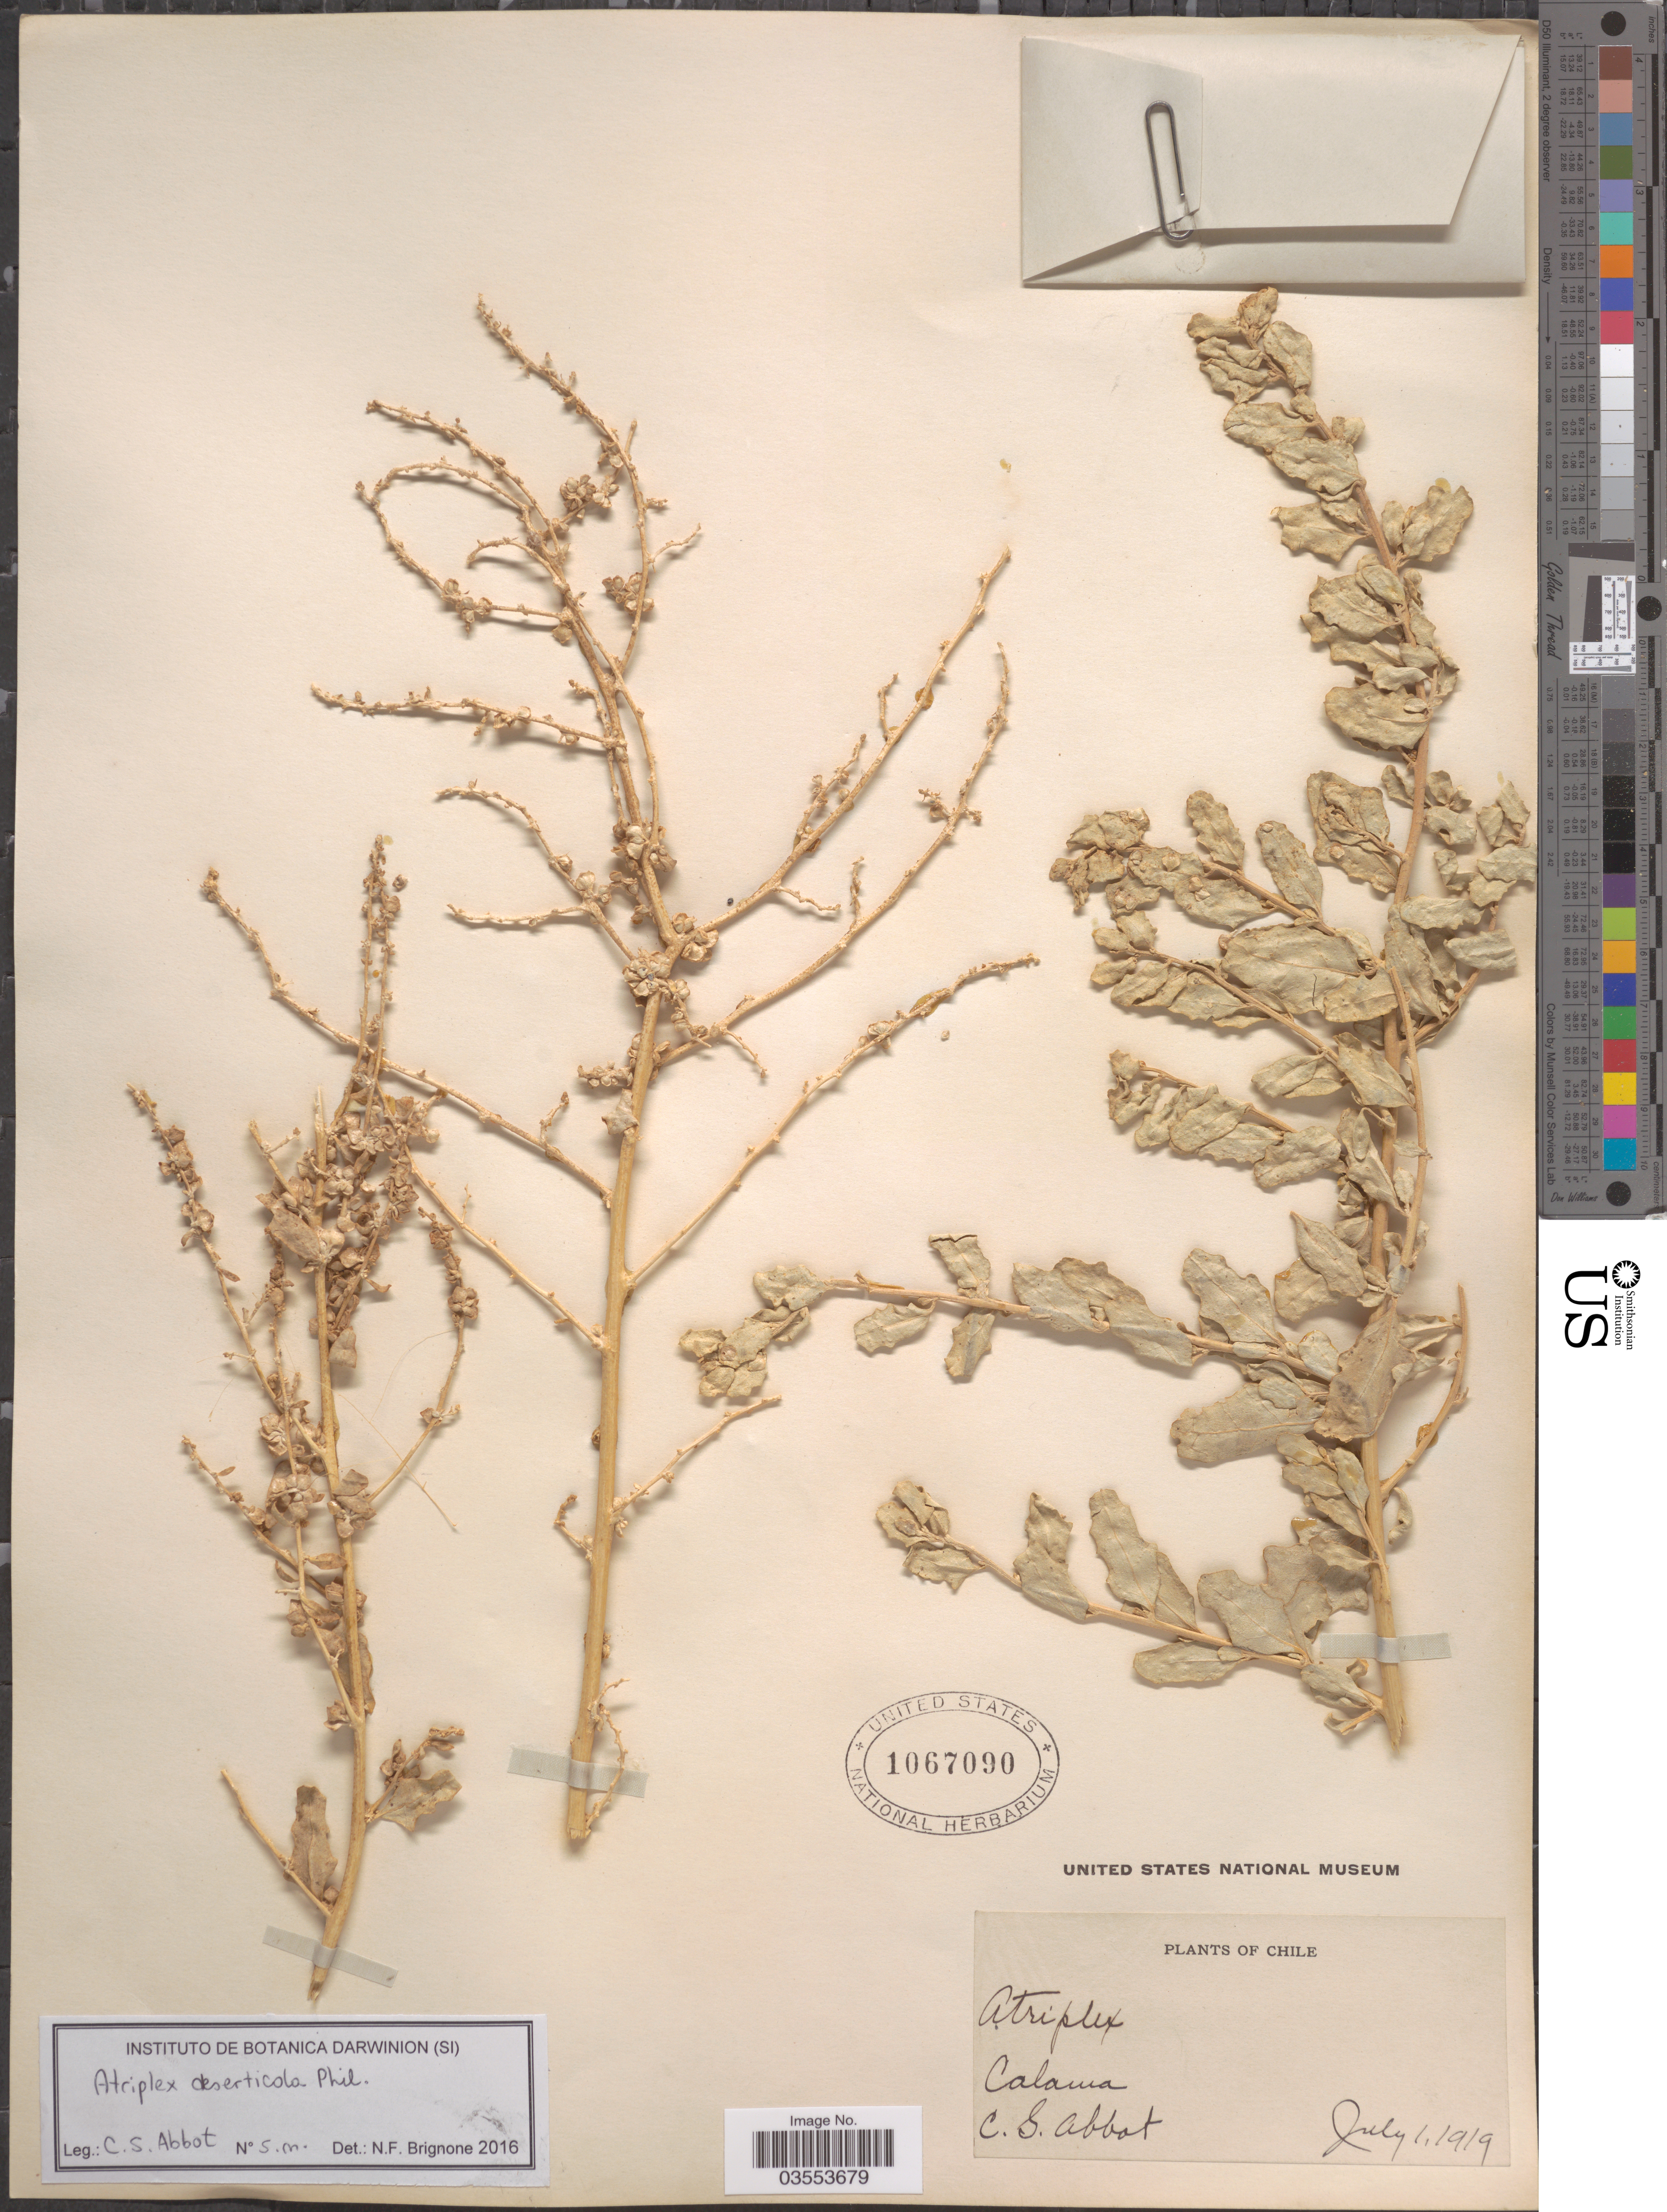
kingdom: Plantae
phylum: Tracheophyta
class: Magnoliopsida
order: Caryophyllales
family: Amaranthaceae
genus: Atriplex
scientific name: Atriplex sp.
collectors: C. Abbot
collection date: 1919-07-01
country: Chile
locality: Calama.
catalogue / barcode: US 1067090